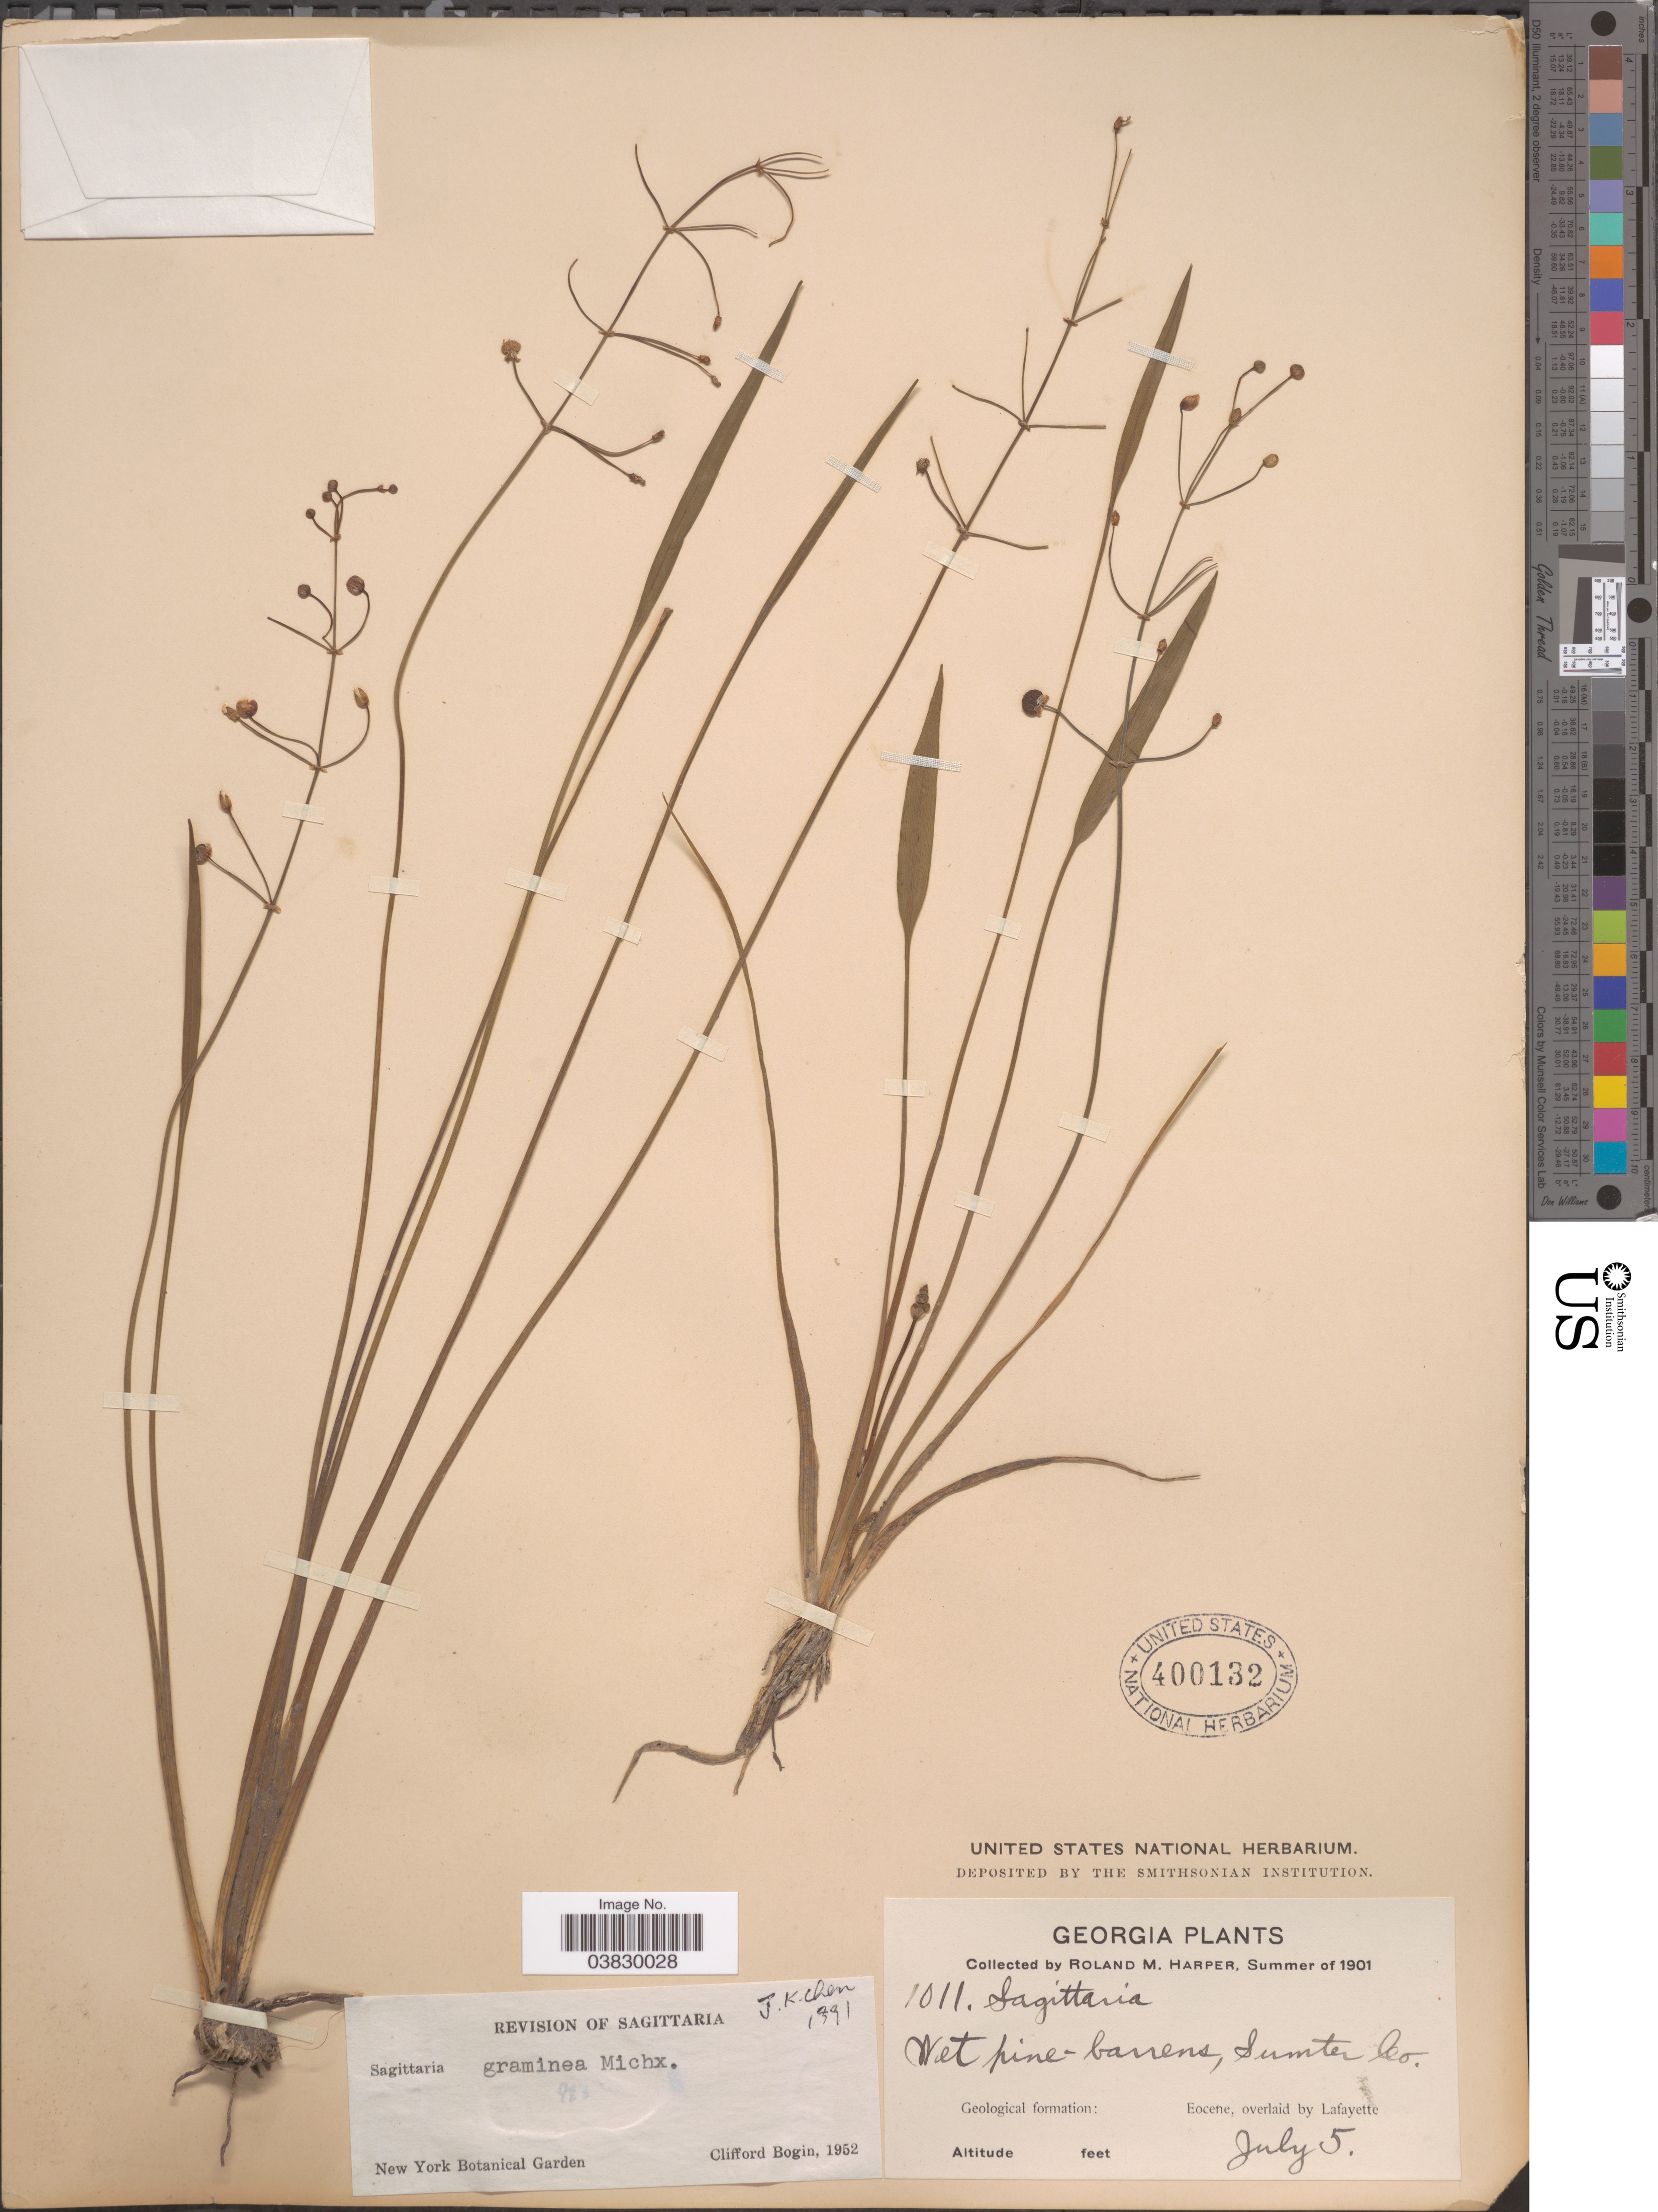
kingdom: Plantae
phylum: Tracheophyta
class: Liliopsida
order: Alismatales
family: Alismataceae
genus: Sagittaria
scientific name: Sagittaria graminea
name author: Michx.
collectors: R. Harper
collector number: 1011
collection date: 1901-07-05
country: United States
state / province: Georgia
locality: Wet pine-barrens, Sumter Co. Geological formation: Eocene, overlaid by Lafayette.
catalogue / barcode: US 400132